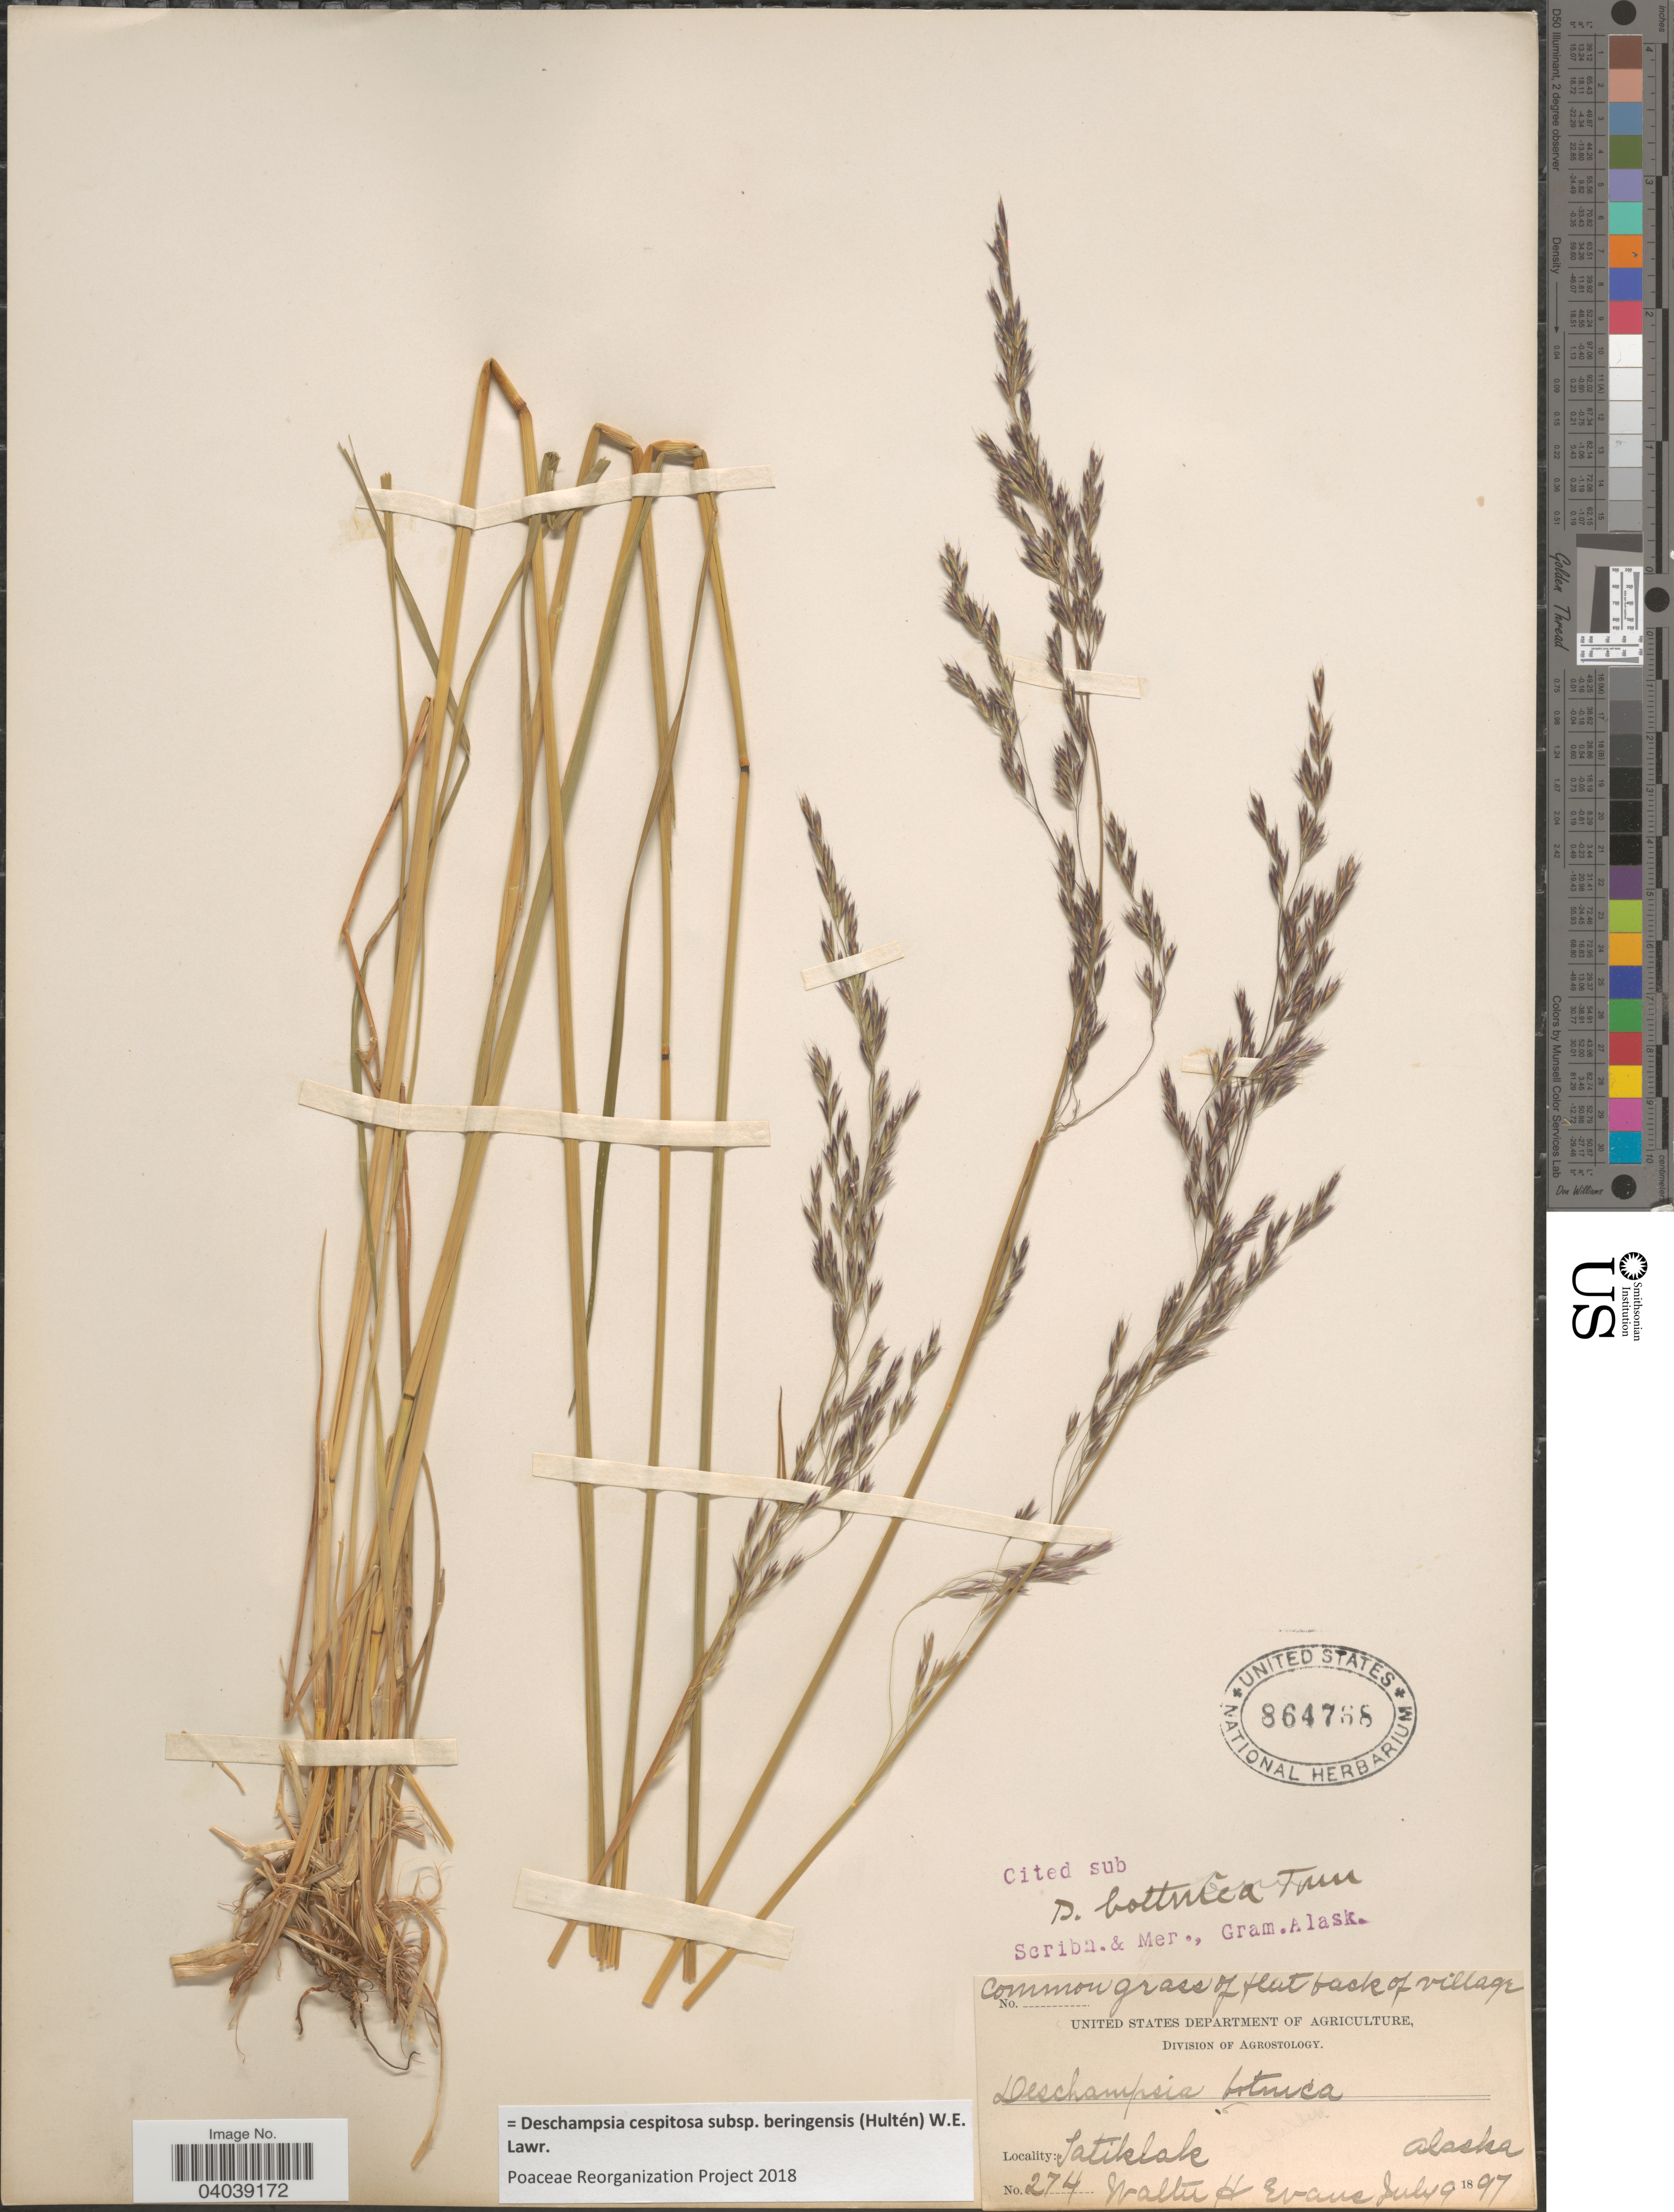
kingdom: Plantae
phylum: Tracheophyta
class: Liliopsida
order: Poales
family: Poaceae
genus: Deschampsia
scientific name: Deschampsia cespitosa subsp. beringensis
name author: (Hultén) Lawrence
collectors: W. H. Evans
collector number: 274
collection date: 1897-07-09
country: United States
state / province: Alaska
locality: Satiklak.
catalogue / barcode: US 864768